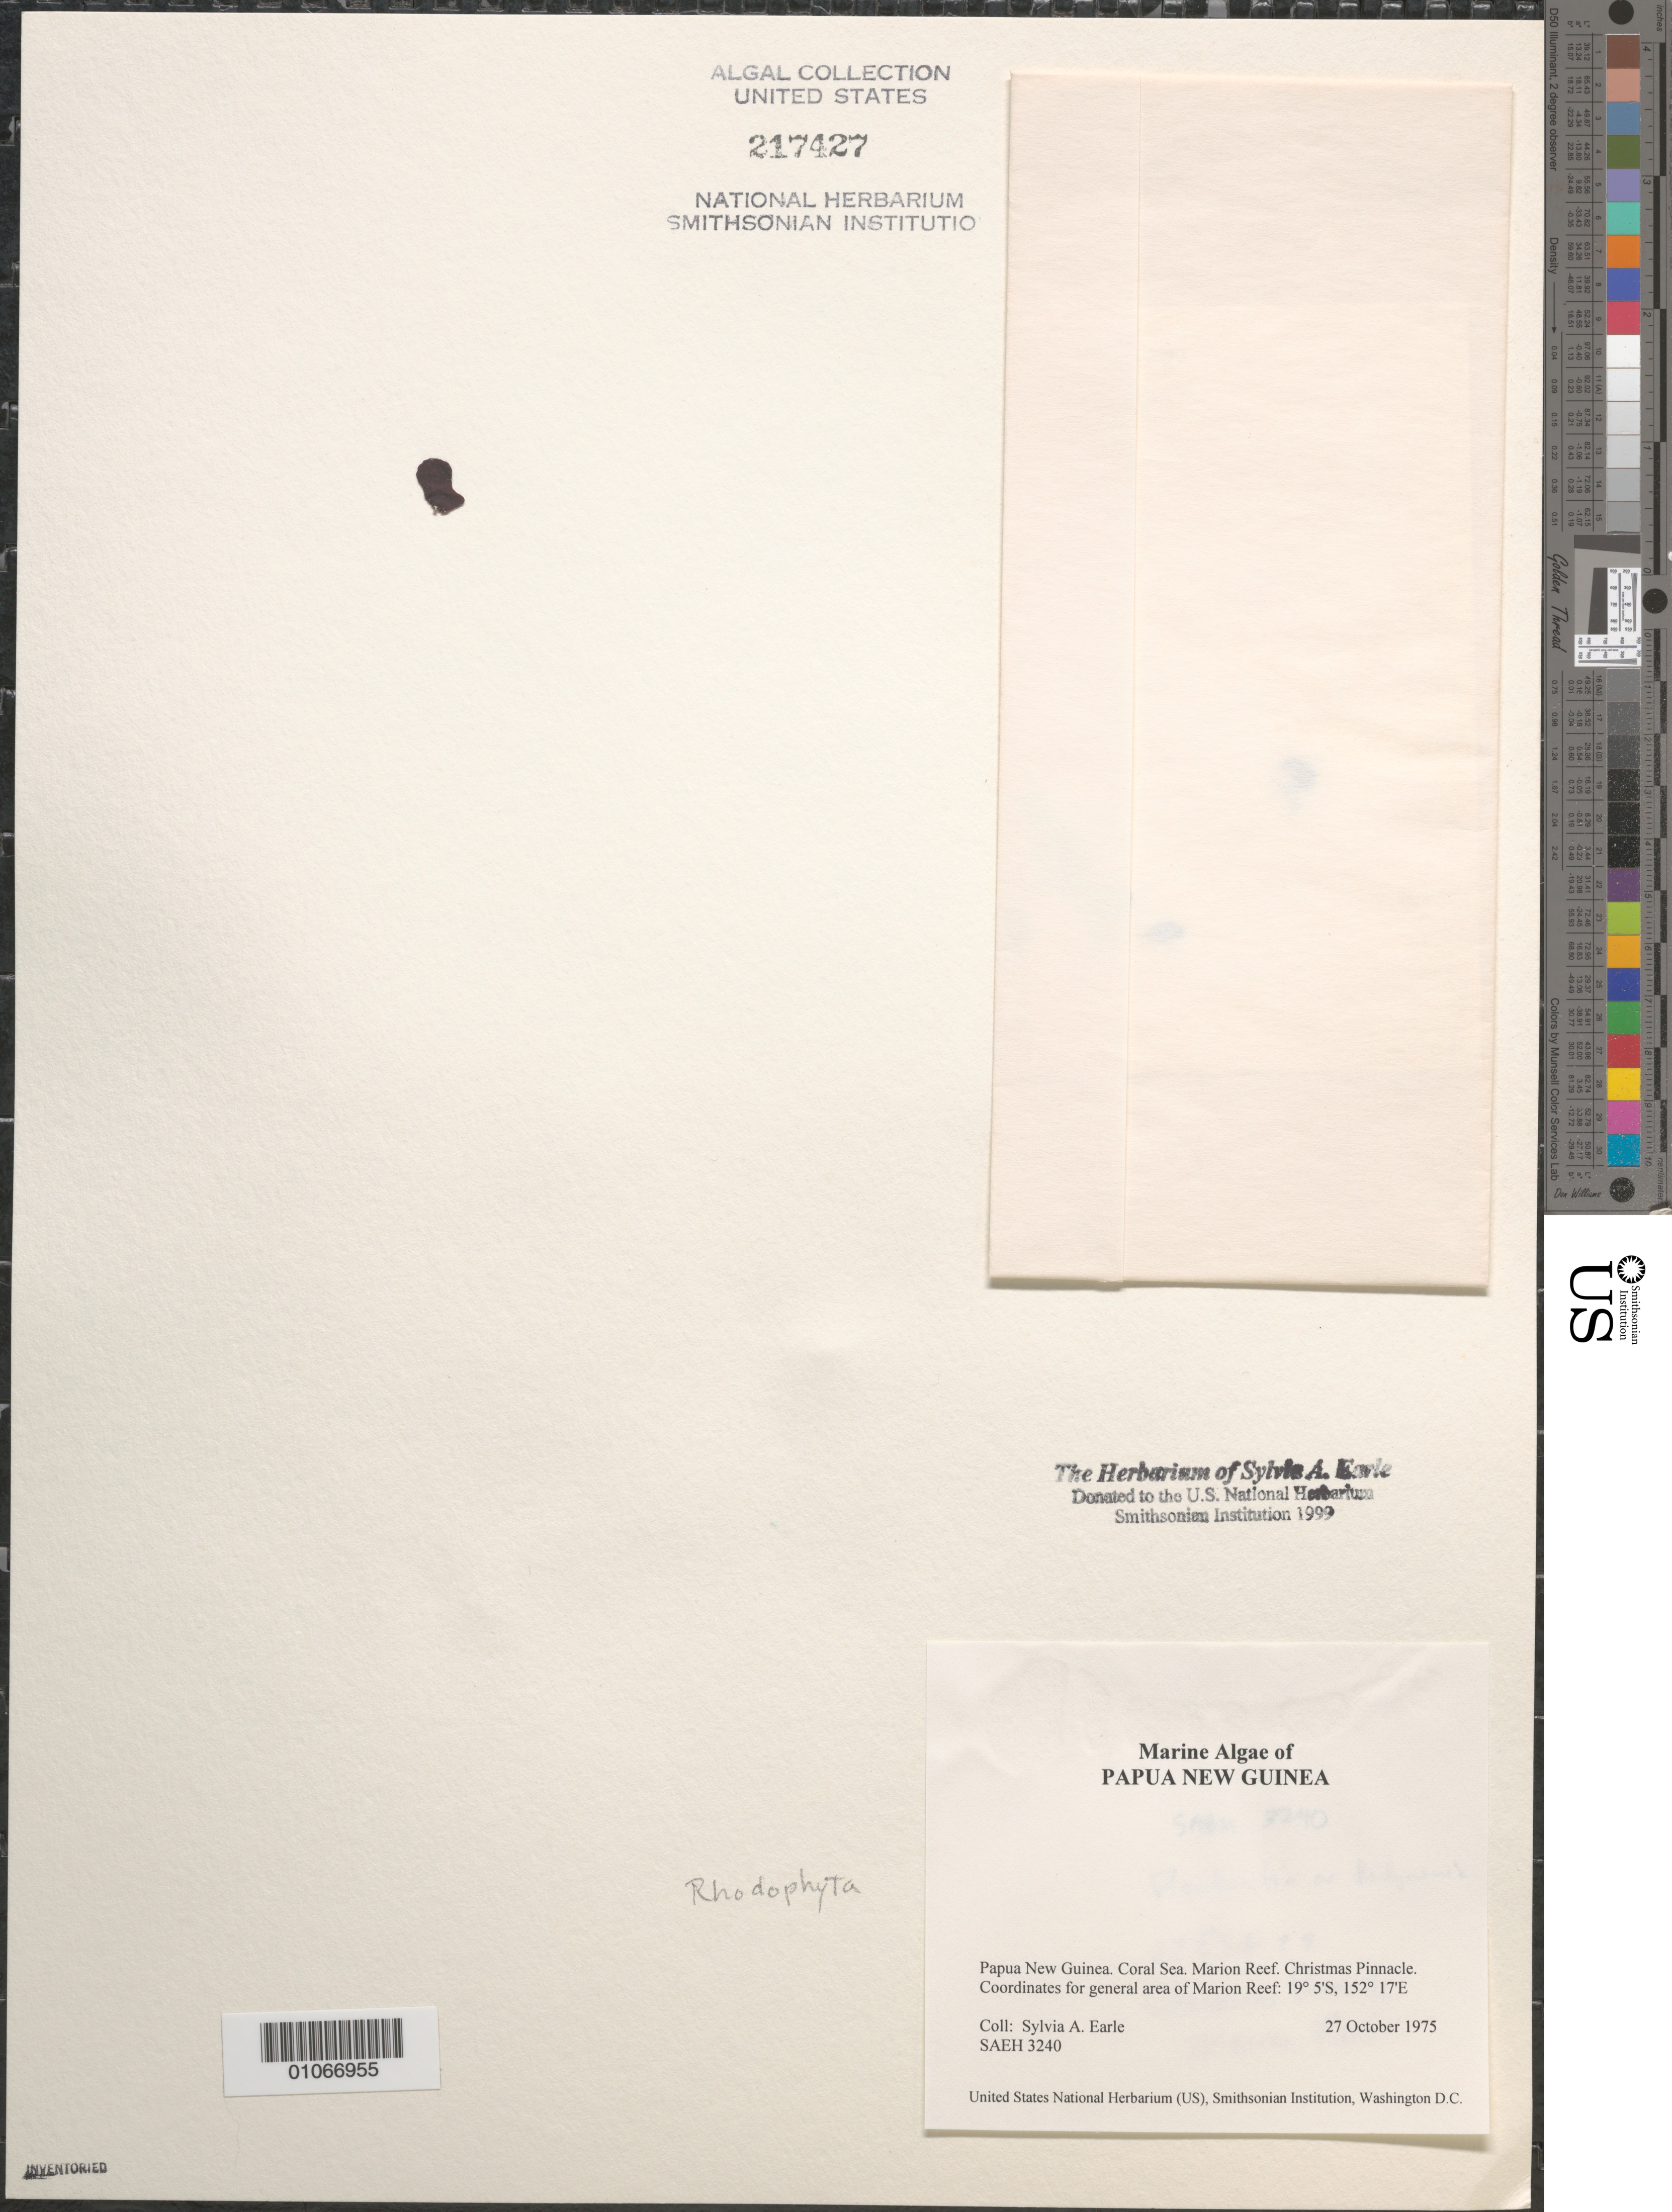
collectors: S. A. Earle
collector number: SAEH 3240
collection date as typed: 27 Oct 1975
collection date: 1975-10-27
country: Australia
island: Marion Reef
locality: Coral Sea, Marion Reef, Christmas Pinnacle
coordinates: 19 5'S, 152 17'E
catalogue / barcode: US 217427